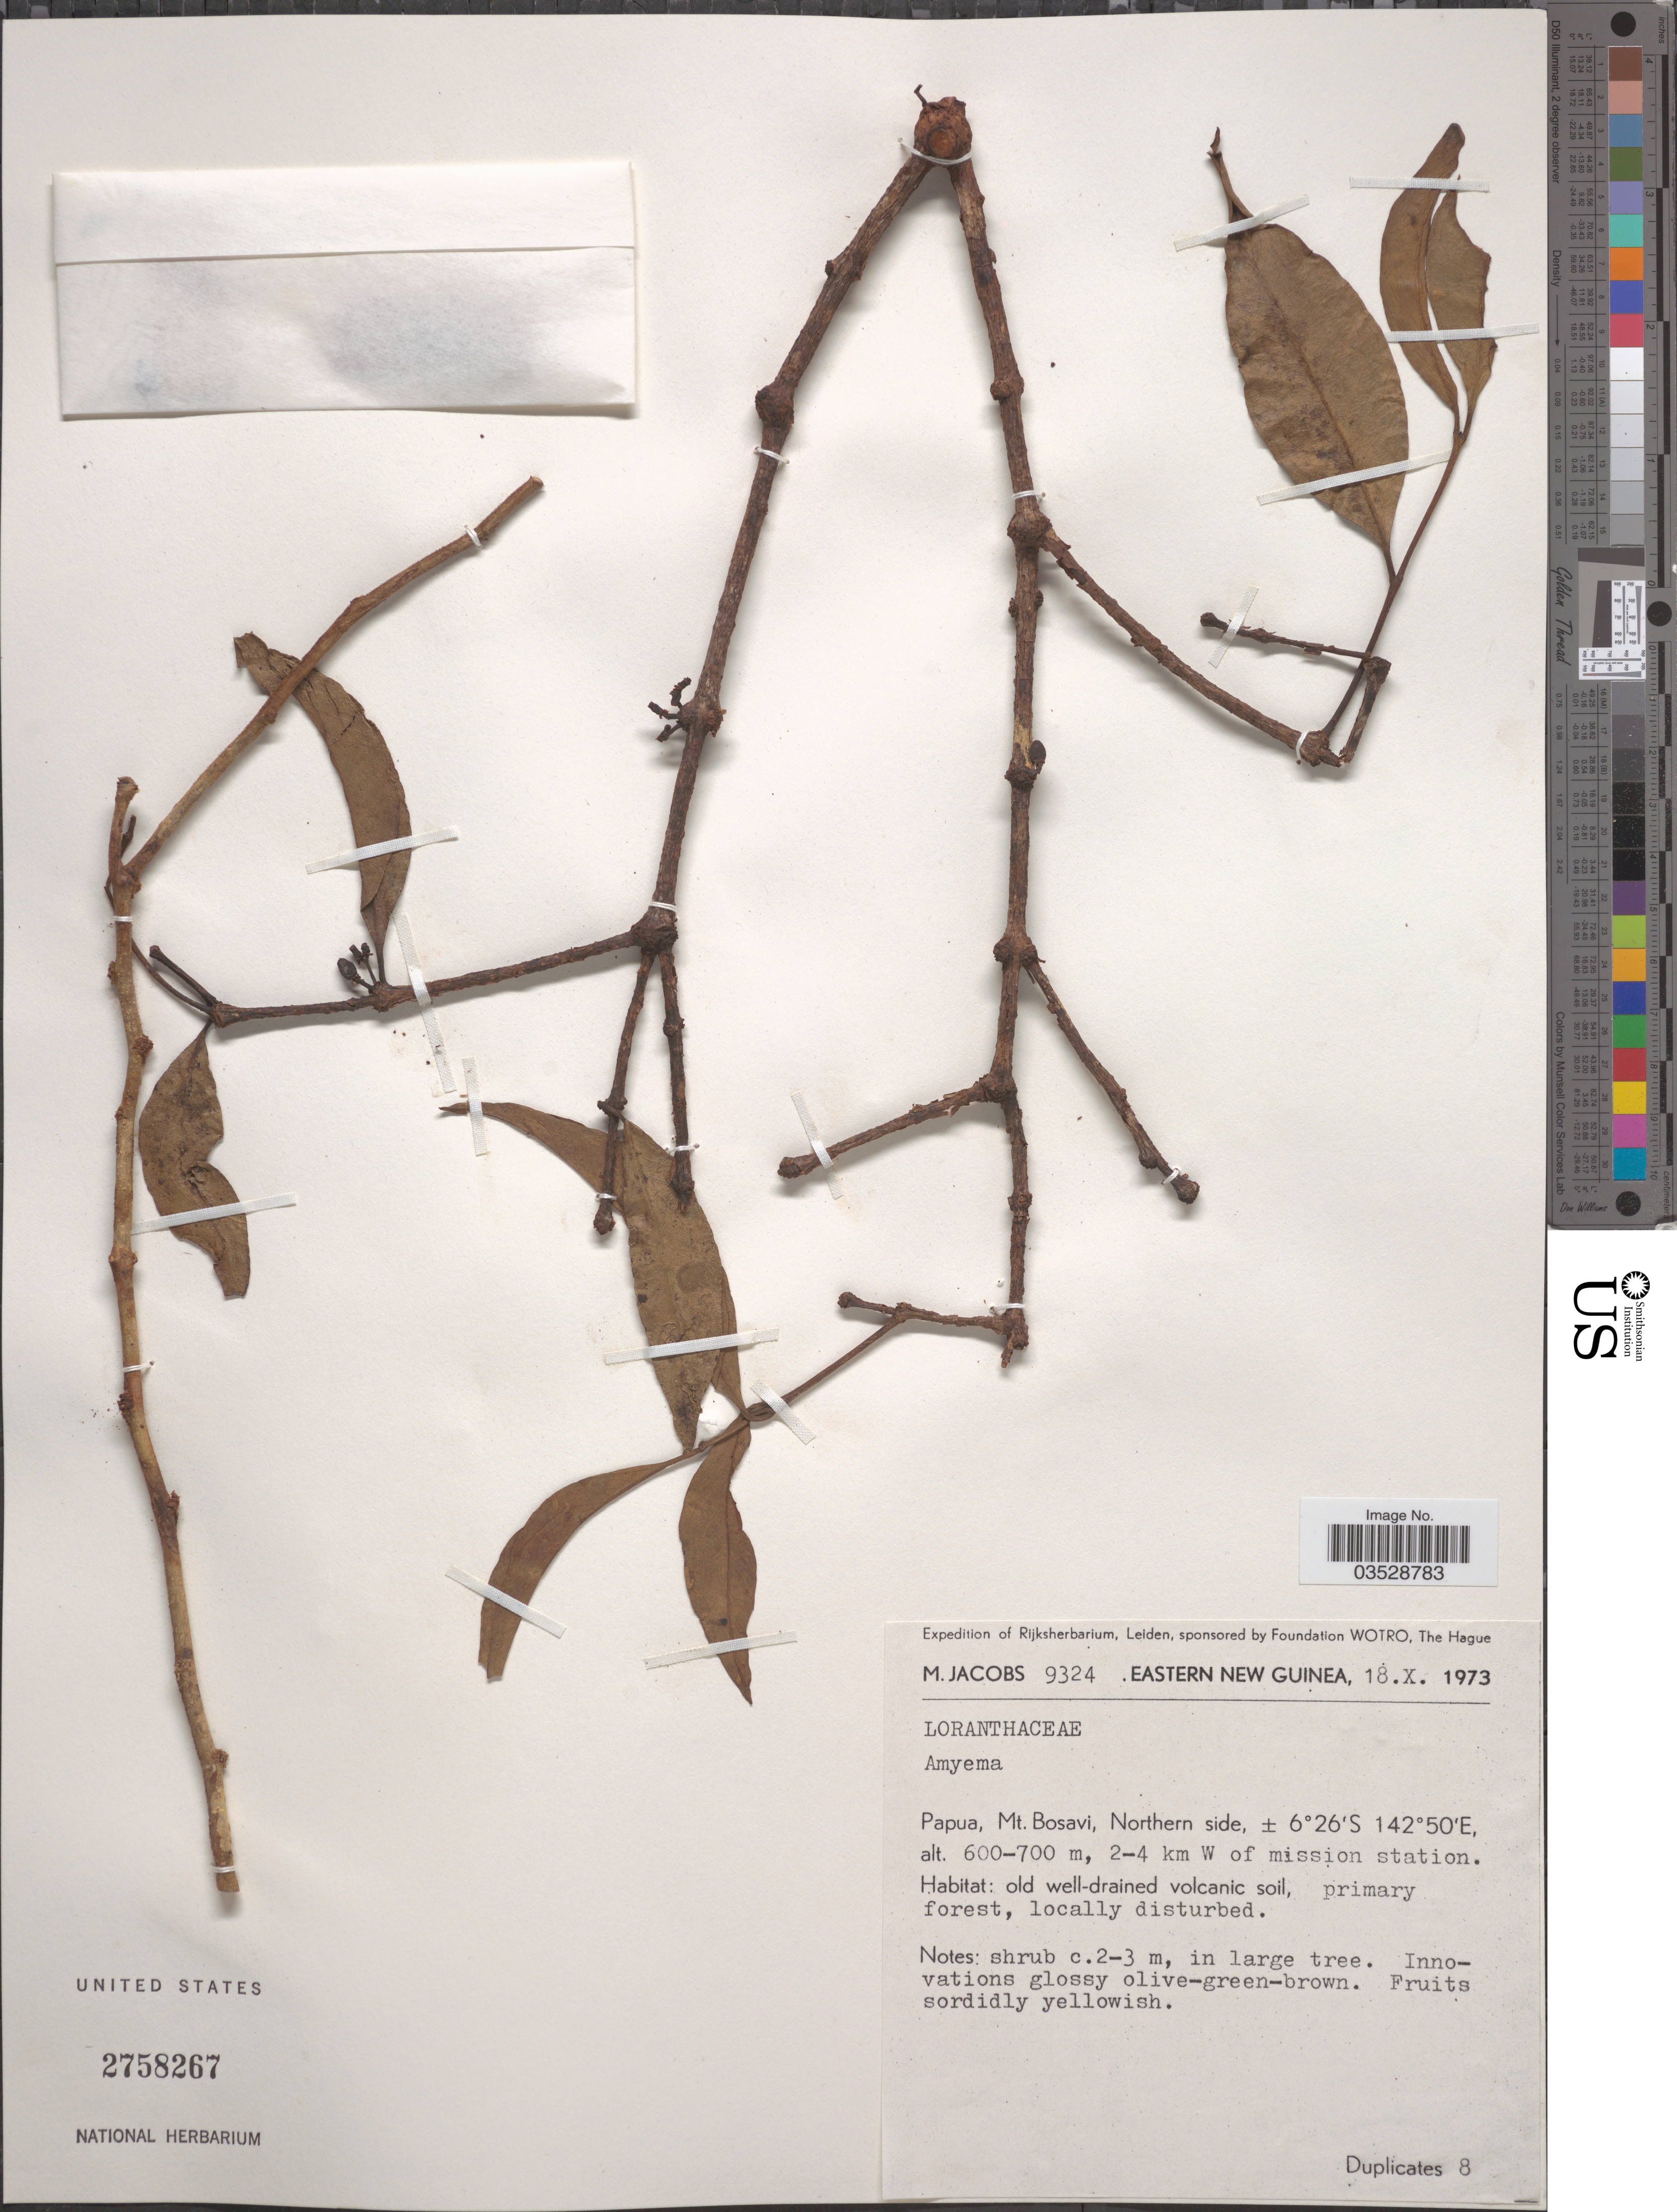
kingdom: Plantae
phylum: Tracheophyta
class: Magnoliopsida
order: Santalales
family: Loranthaceae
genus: Amyema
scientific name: Amyema sp.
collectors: M. Jacobs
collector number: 9324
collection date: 1973-10-18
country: Papua New Guinea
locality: Eastern New Guinea. Papua, Mt. Bosavi, Northern side. 2-4 km W of mission station.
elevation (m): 600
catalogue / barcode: US 2758267